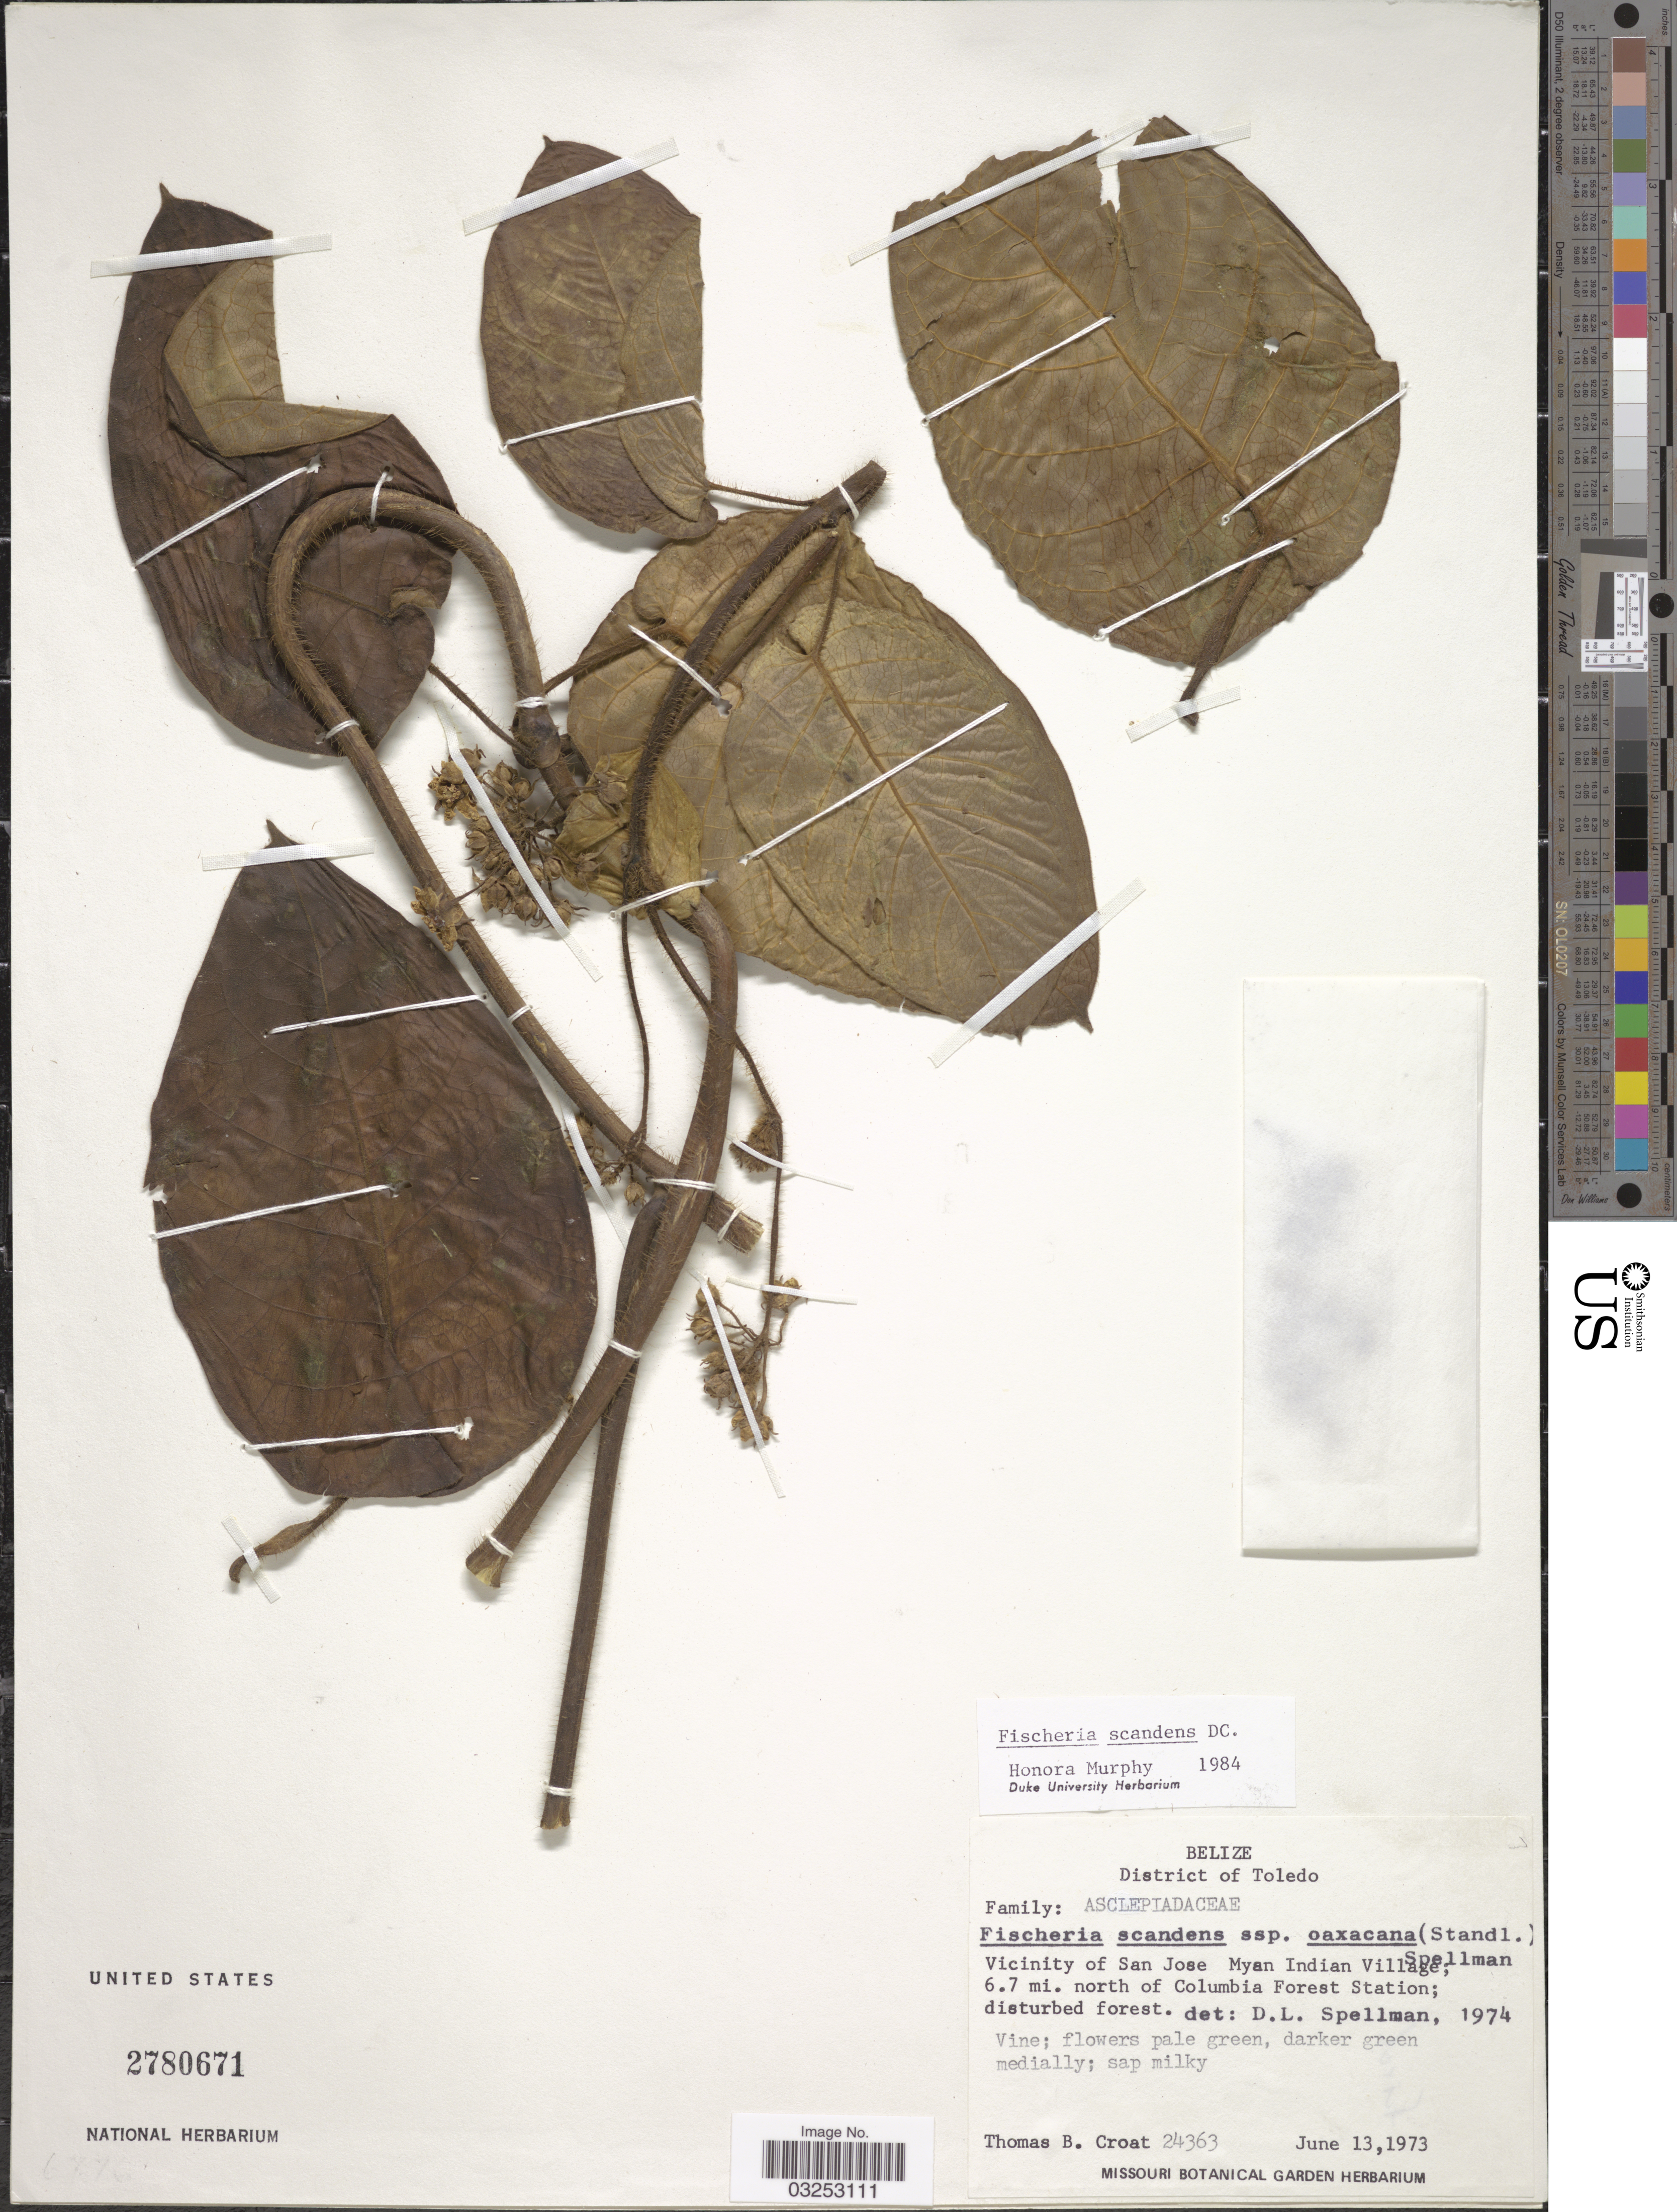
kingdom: Plantae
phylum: Tracheophyta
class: Magnoliopsida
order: Gentianales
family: Apocynaceae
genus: Fischeria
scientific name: Fischeria scandens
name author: DC.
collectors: T. B. Croat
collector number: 24363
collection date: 1973-06-13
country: Belize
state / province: Toledo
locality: District of Toledo, Vicinity of San Jose Myan Indian Village, 6.7 mi. north of Columbia Forest Station.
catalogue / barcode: US 2780671